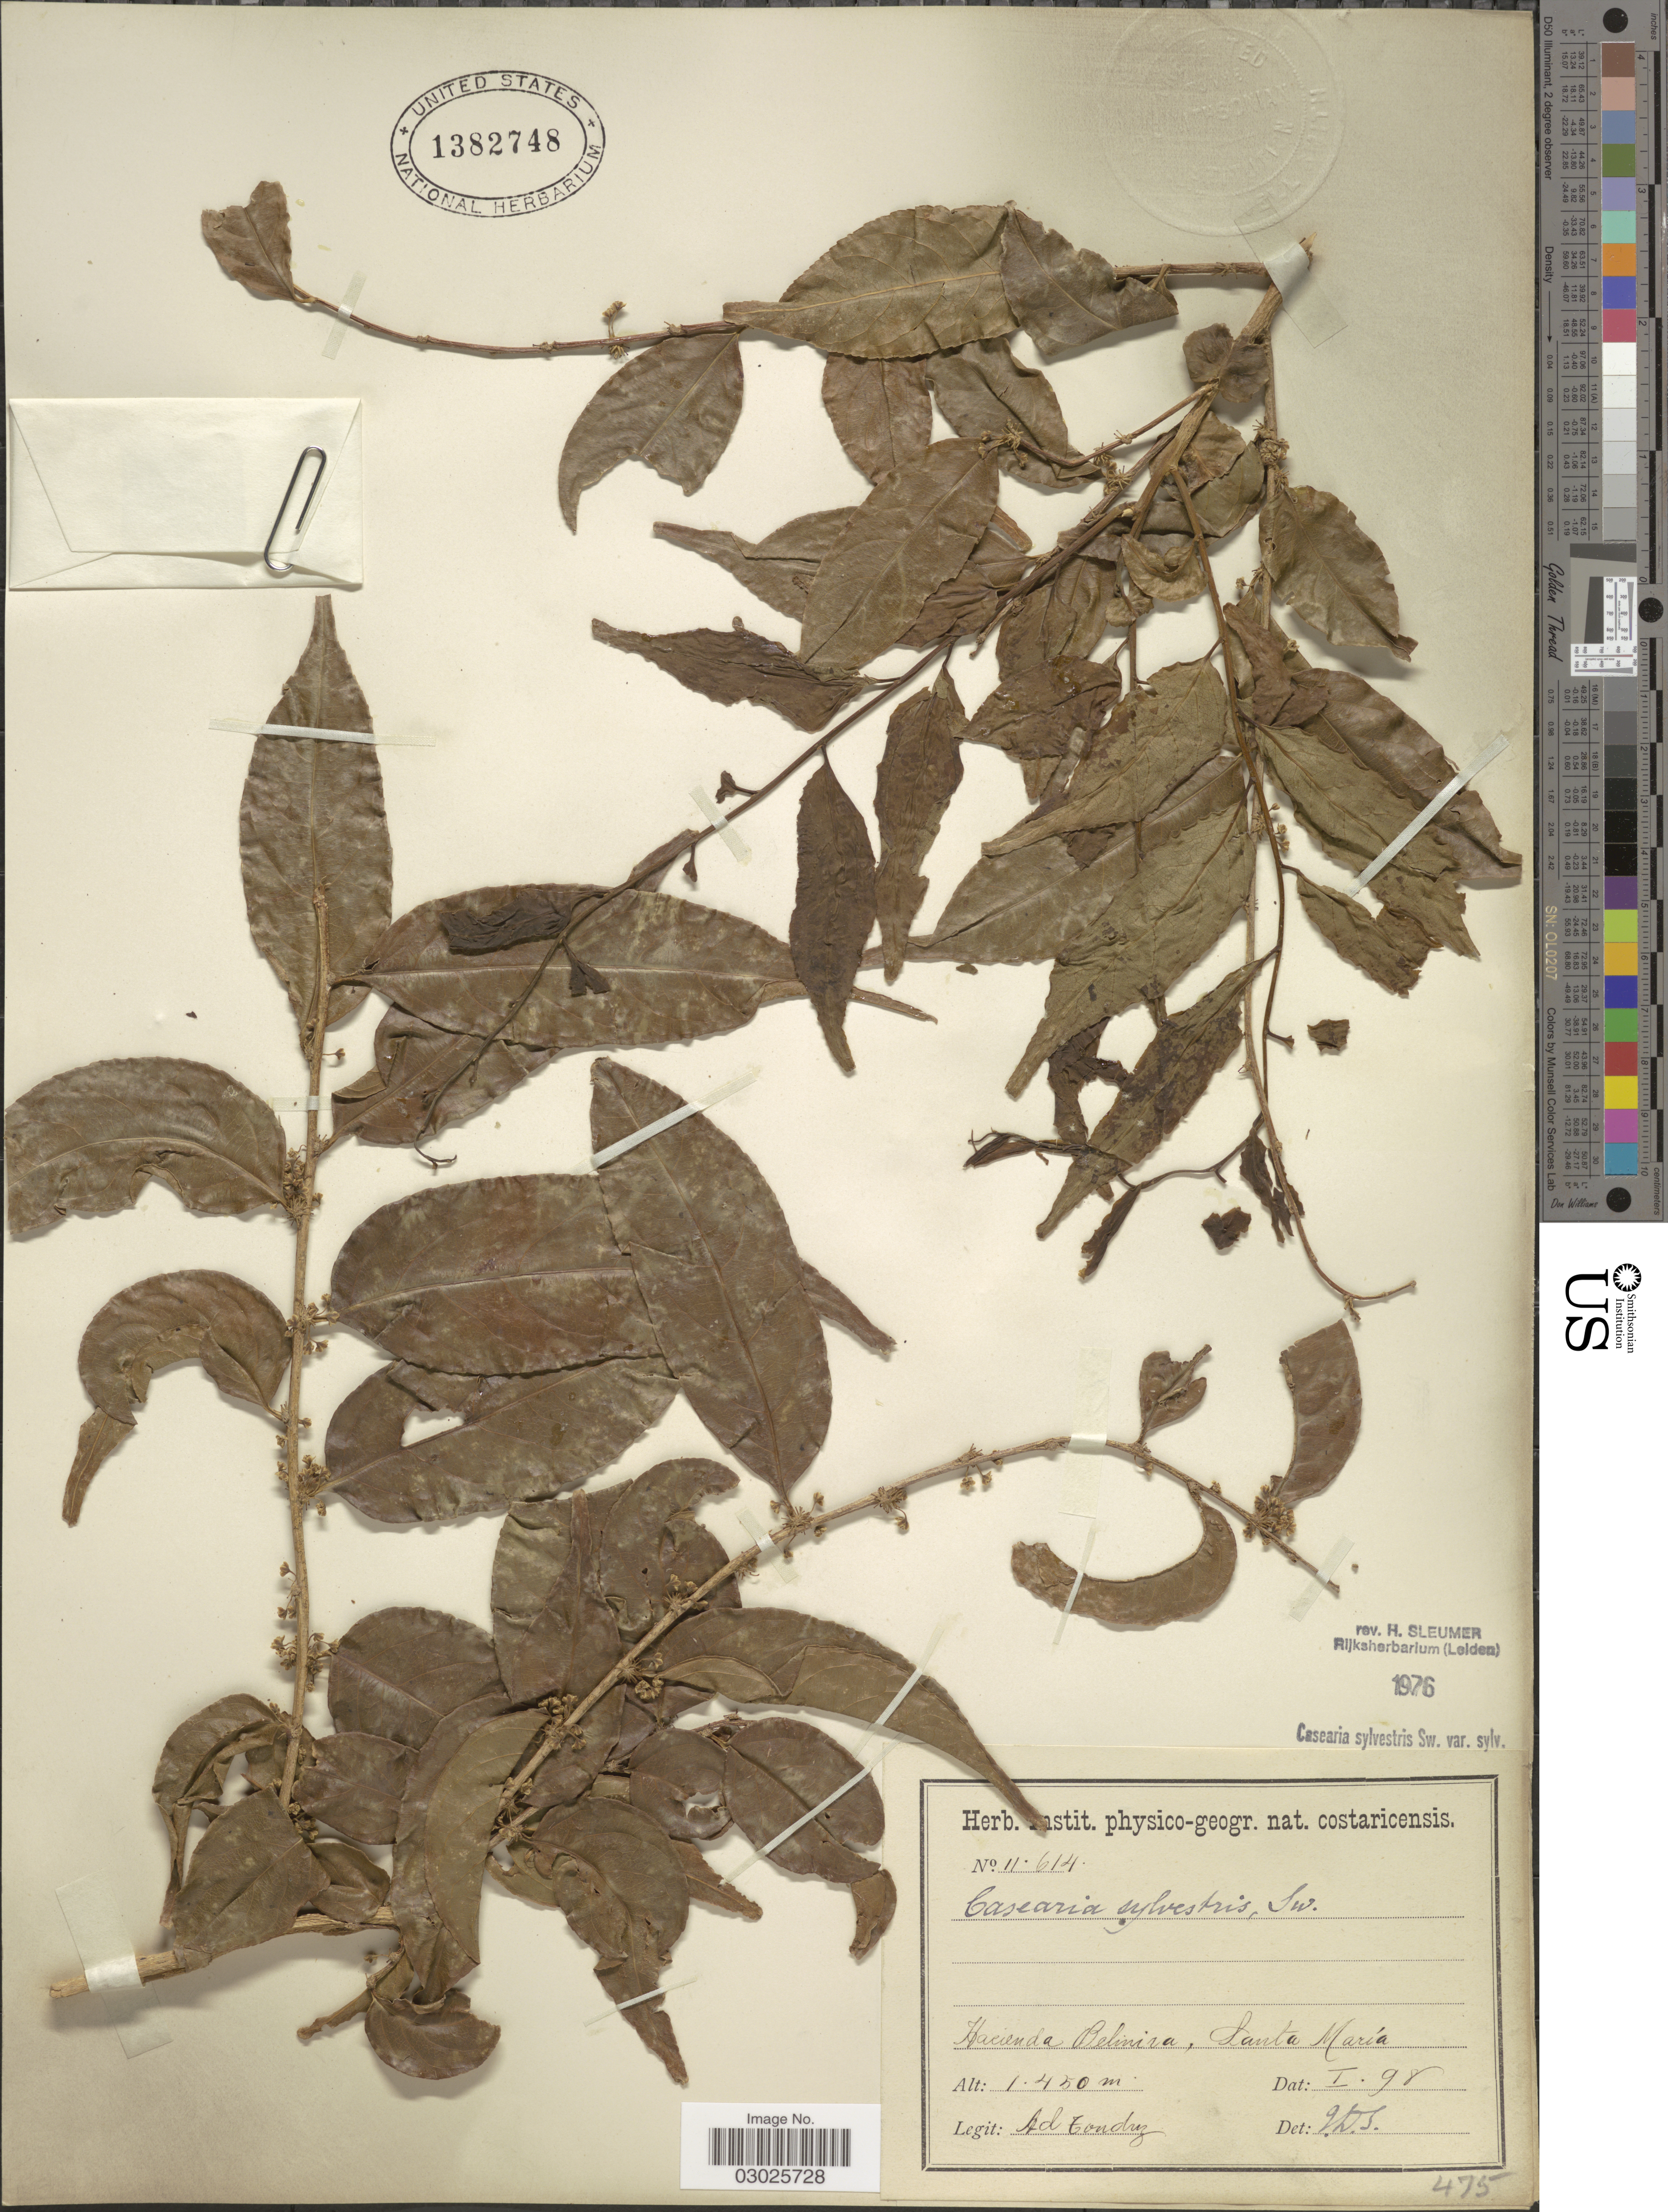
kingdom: Plantae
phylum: Tracheophyta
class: Magnoliopsida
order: Malpighiales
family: Salicaceae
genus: Casearia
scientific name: Casearia sylvestris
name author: Sw.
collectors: A. Tonduz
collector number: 11614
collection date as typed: Transcribed d/m/y: /1/98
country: Costa Rica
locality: Hacienda Belmira, Santa María.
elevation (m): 1450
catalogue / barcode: US 1382748